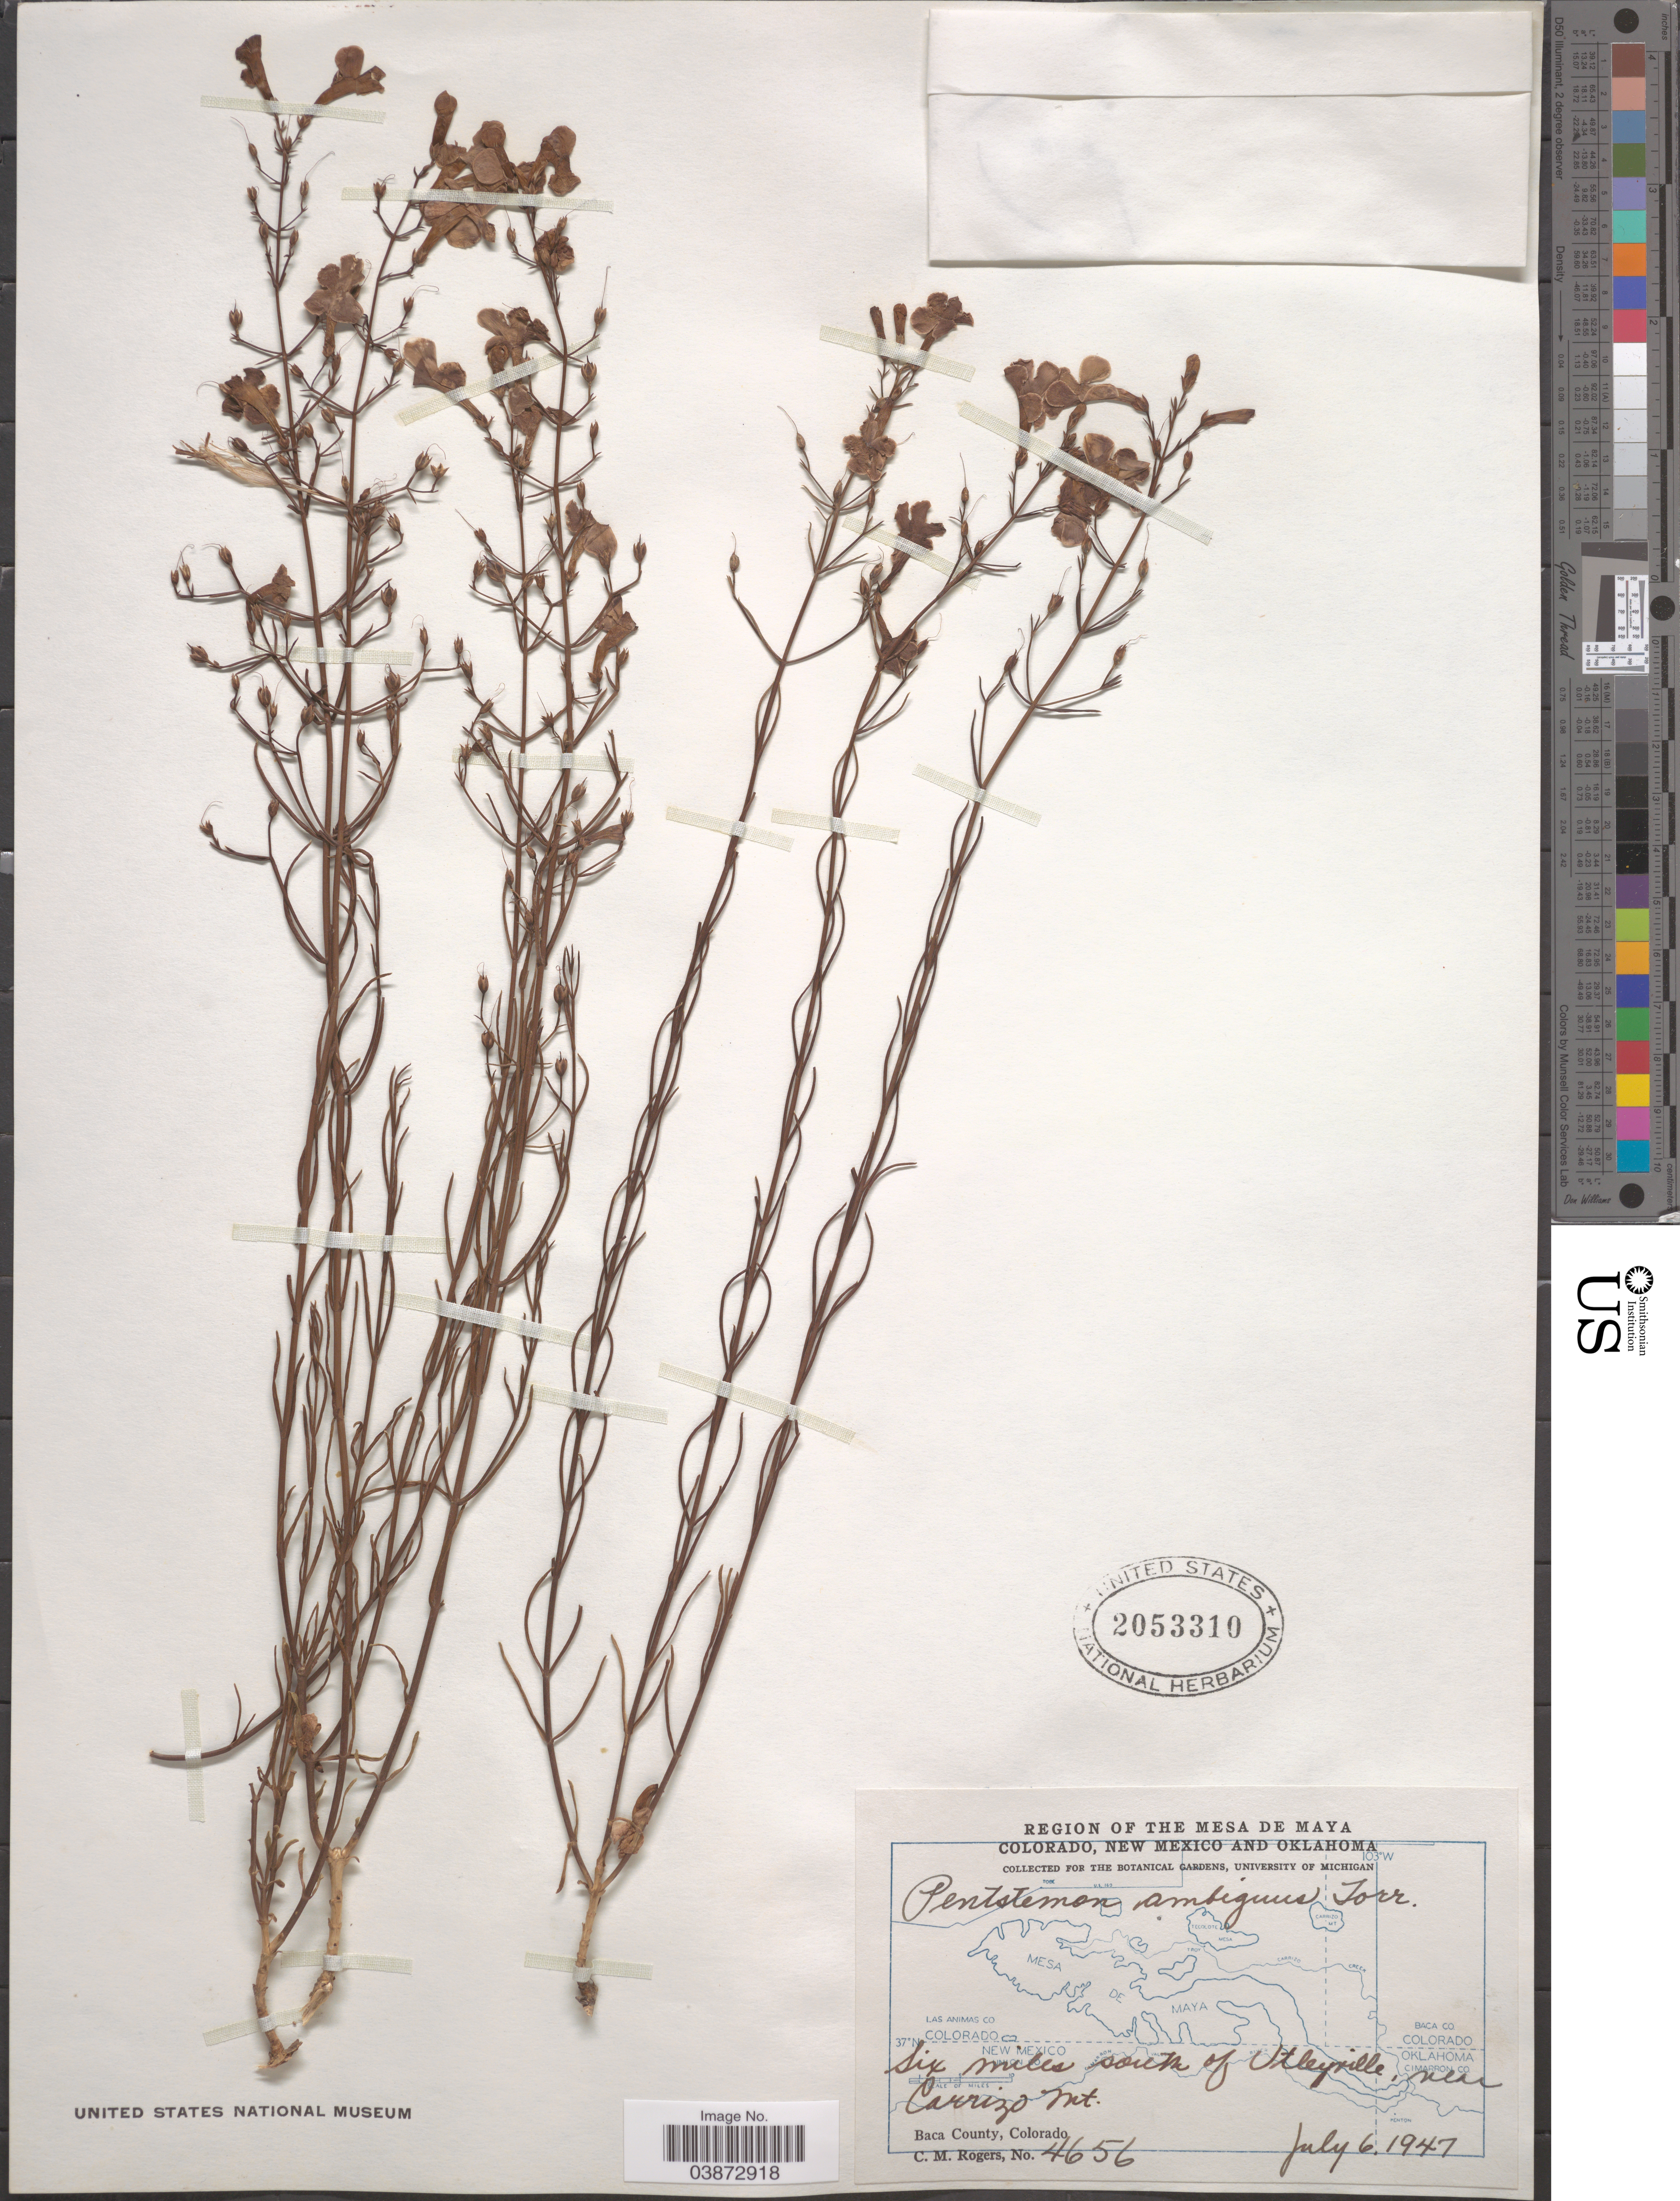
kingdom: Plantae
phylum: Tracheophyta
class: Magnoliopsida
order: Lamiales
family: Plantaginaceae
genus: Penstemon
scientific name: Penstemon ambiguus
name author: Torr.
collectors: C. M. Rogers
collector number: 4656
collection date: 1947-07-06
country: United States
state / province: Colorado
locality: Region of the Mesa de Maya. Six miles south of Utleyville, near Carrizo Mt. Baca County.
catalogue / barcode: US 2053310